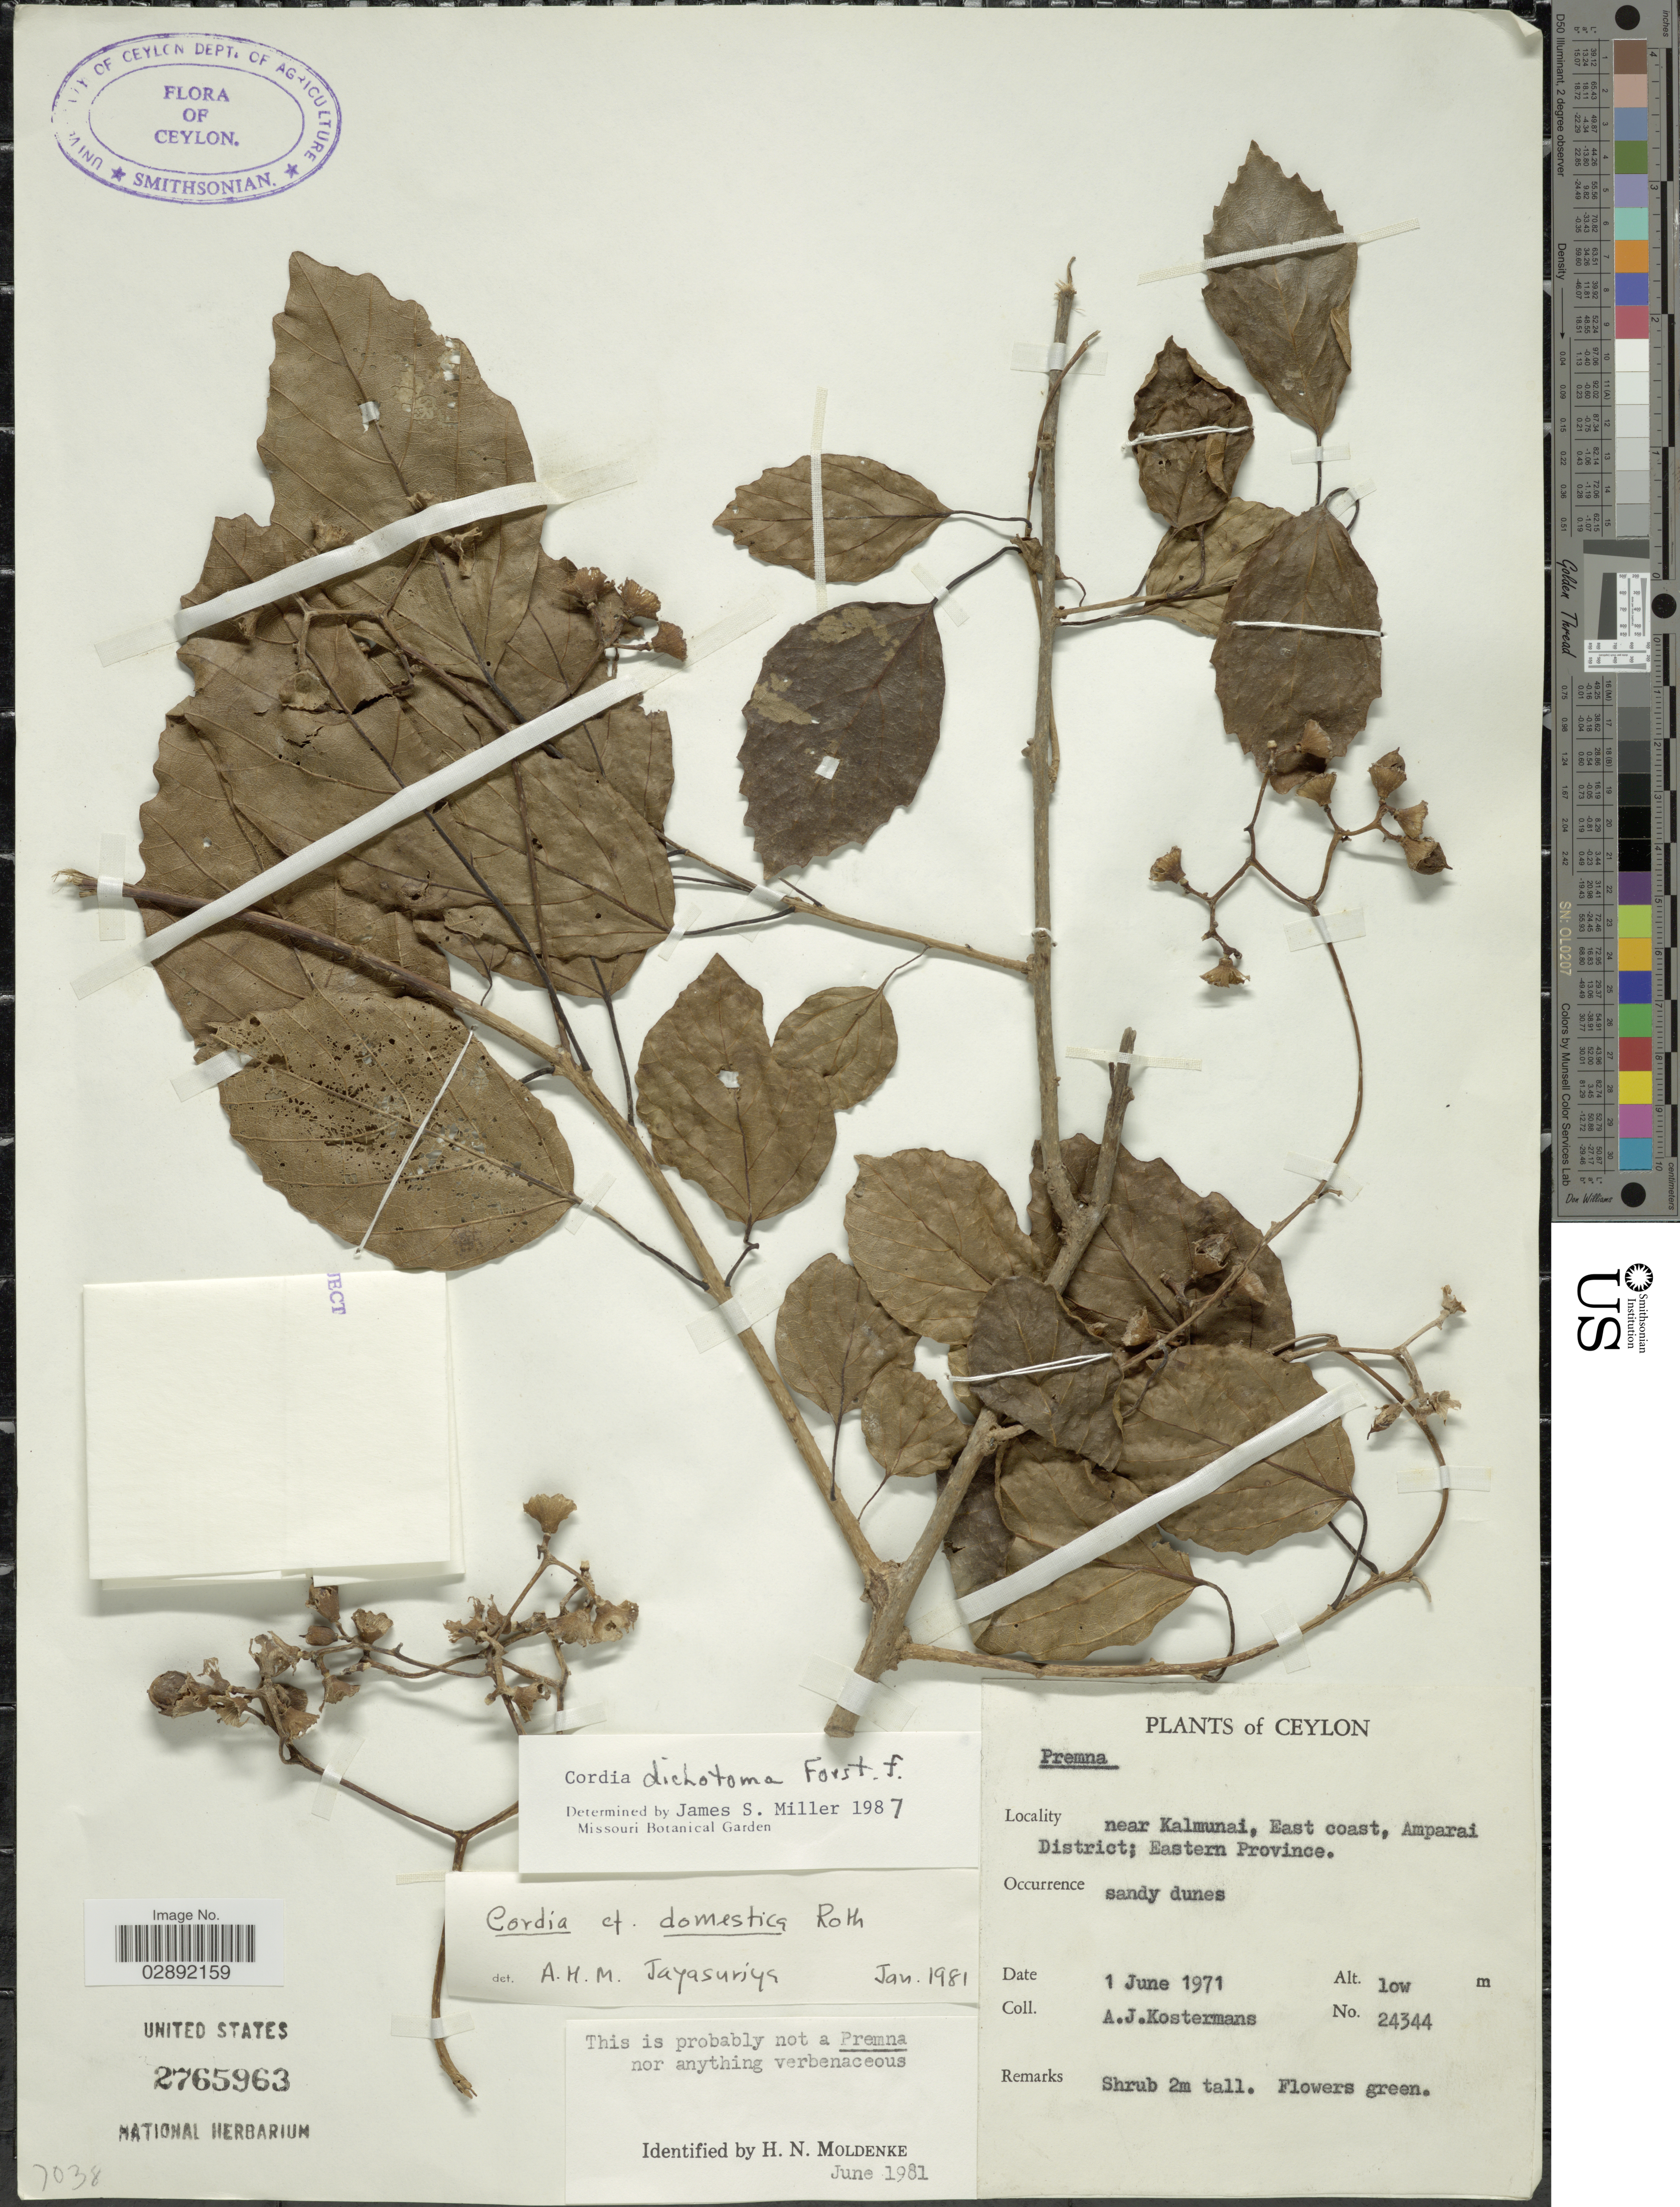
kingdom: Plantae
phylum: Tracheophyta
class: Magnoliopsida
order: Boraginales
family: Cordiaceae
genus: Cordia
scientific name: Cordia dichotoma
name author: G. Forst.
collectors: A. J. G. Kostermans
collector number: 24344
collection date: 1971-06-01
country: Sri Lanka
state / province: Eastern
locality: Ceylon. Near Kalmunai, East coast, Amparai District.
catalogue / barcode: US 2765963